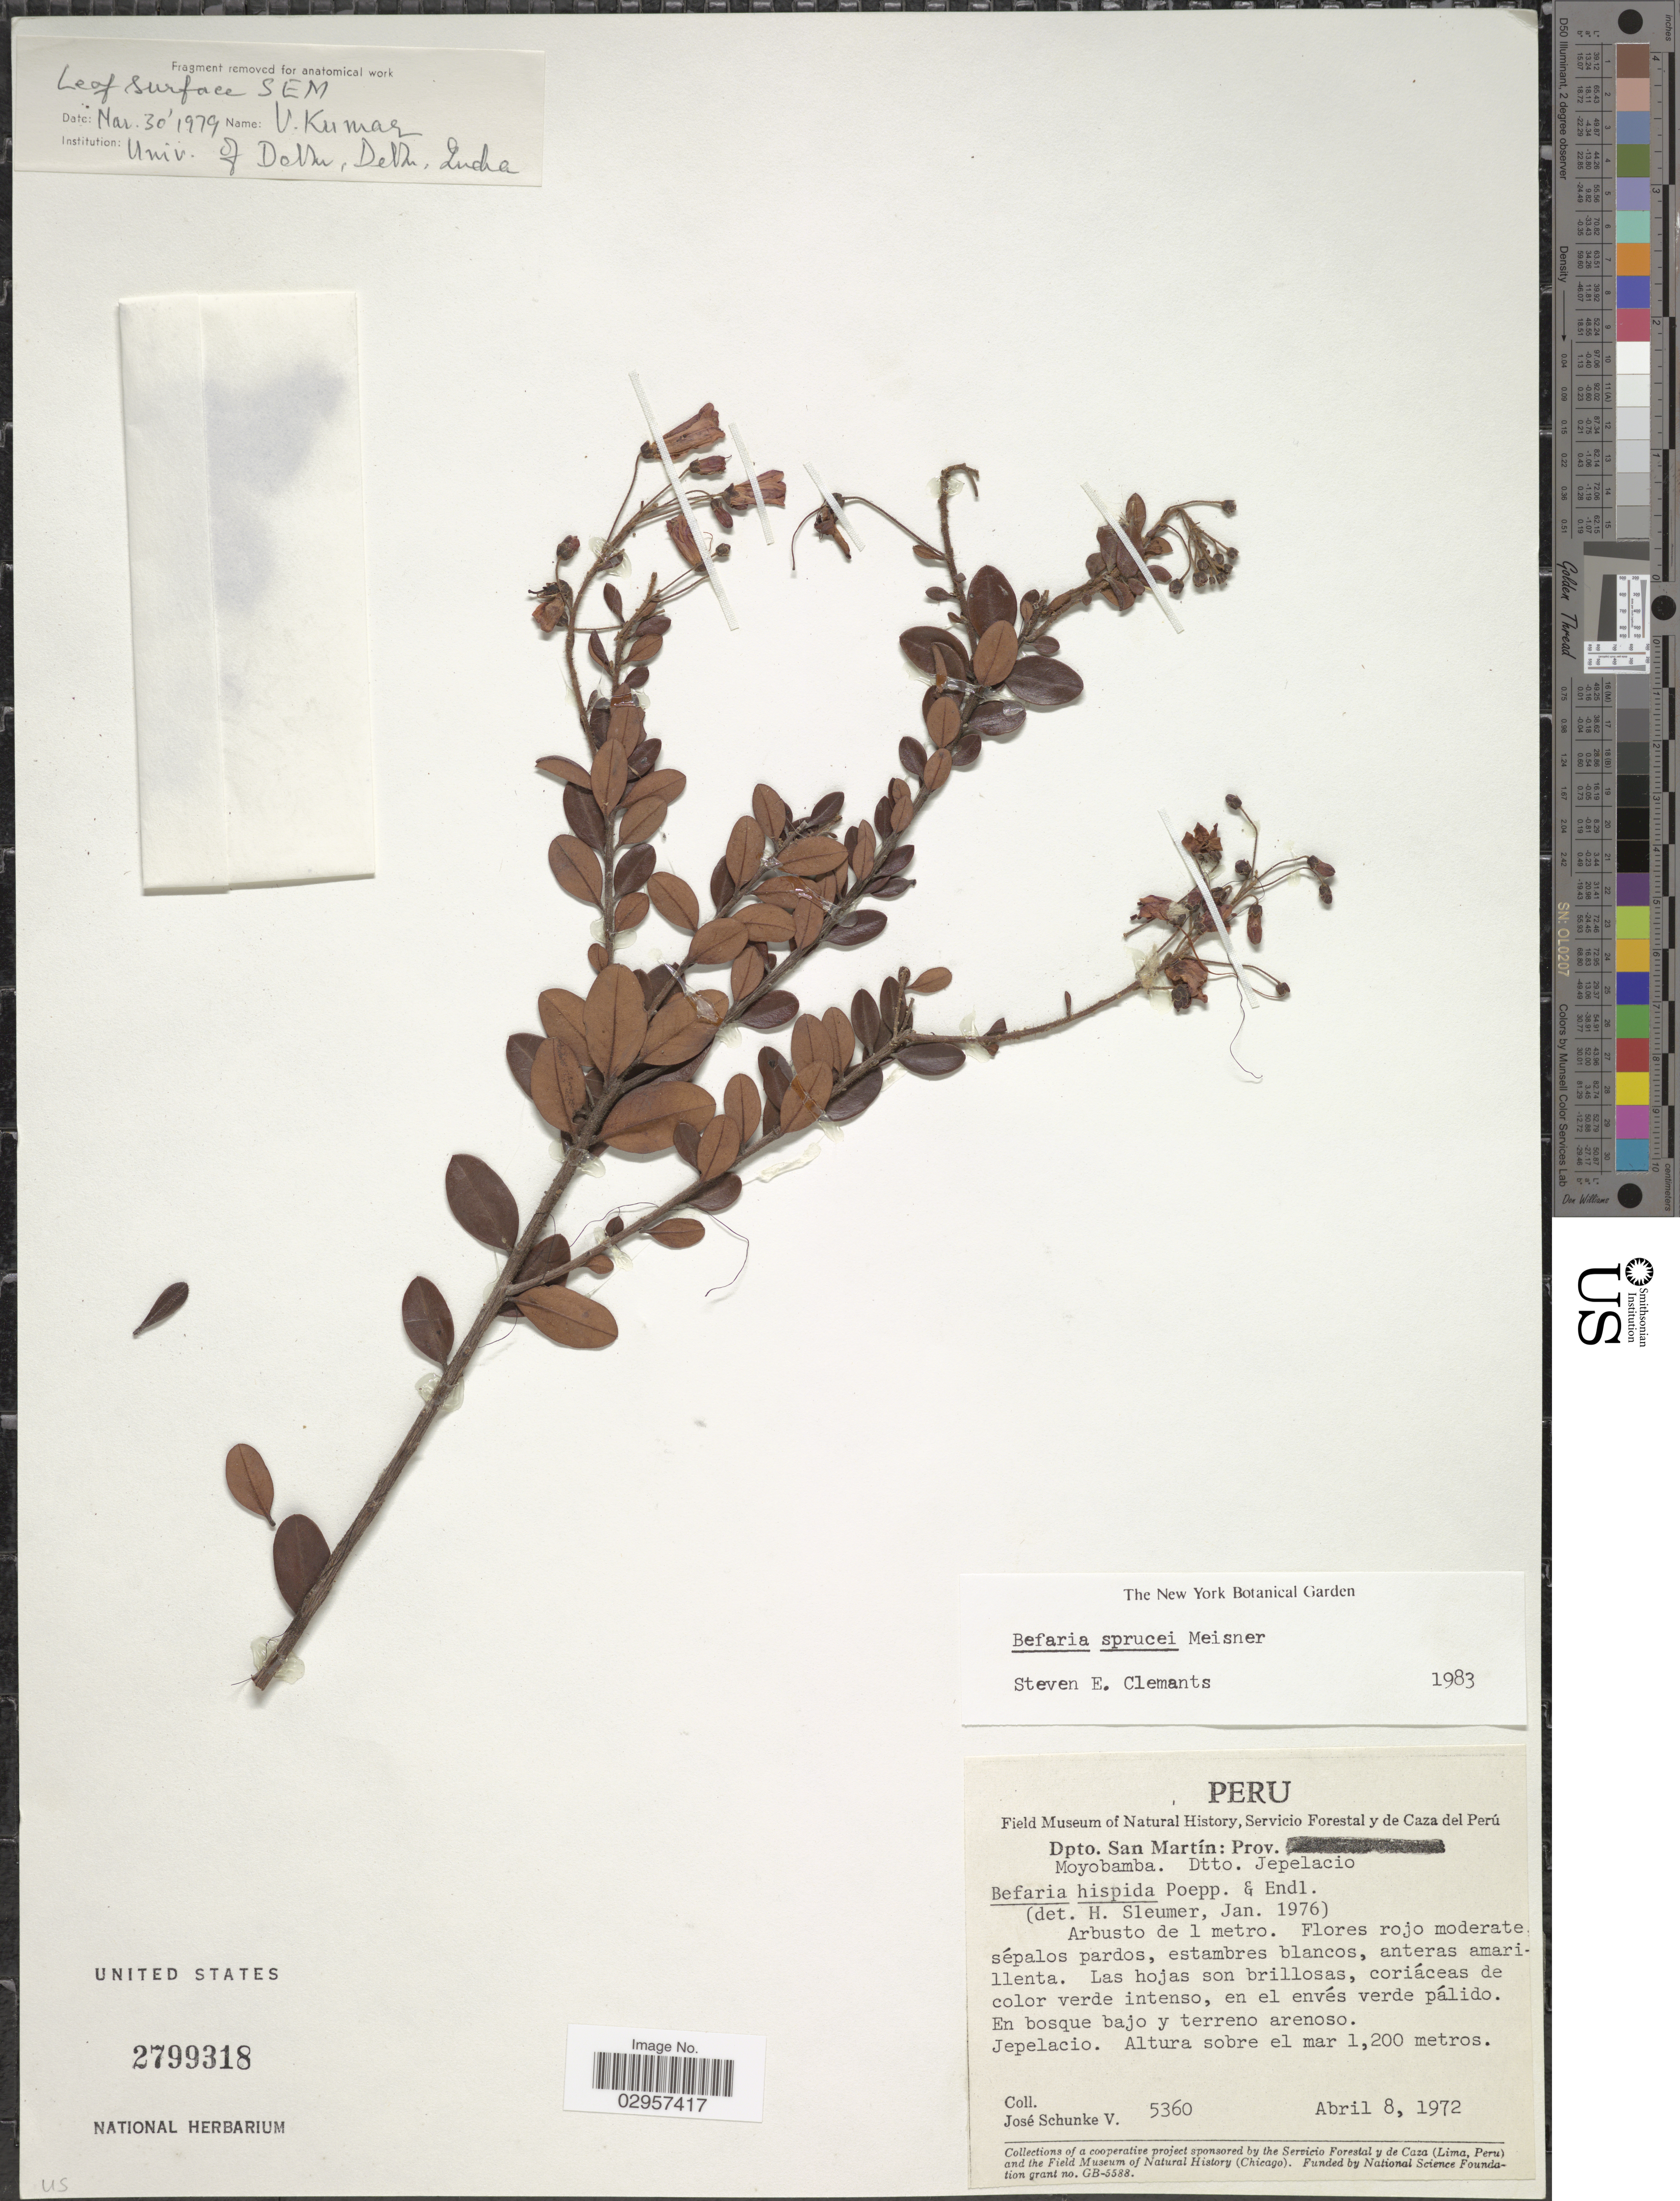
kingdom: Plantae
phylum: Tracheophyta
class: Magnoliopsida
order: Ericales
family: Ericaceae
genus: Befaria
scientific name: Befaria sprucei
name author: Meisn.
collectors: J. Schunke Vigo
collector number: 5360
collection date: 1972-04-08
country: Peru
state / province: San Martín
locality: Dpto. San Martin: Moyobamba, Dtto. Jepelacio.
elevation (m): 1200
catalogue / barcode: US 2799318